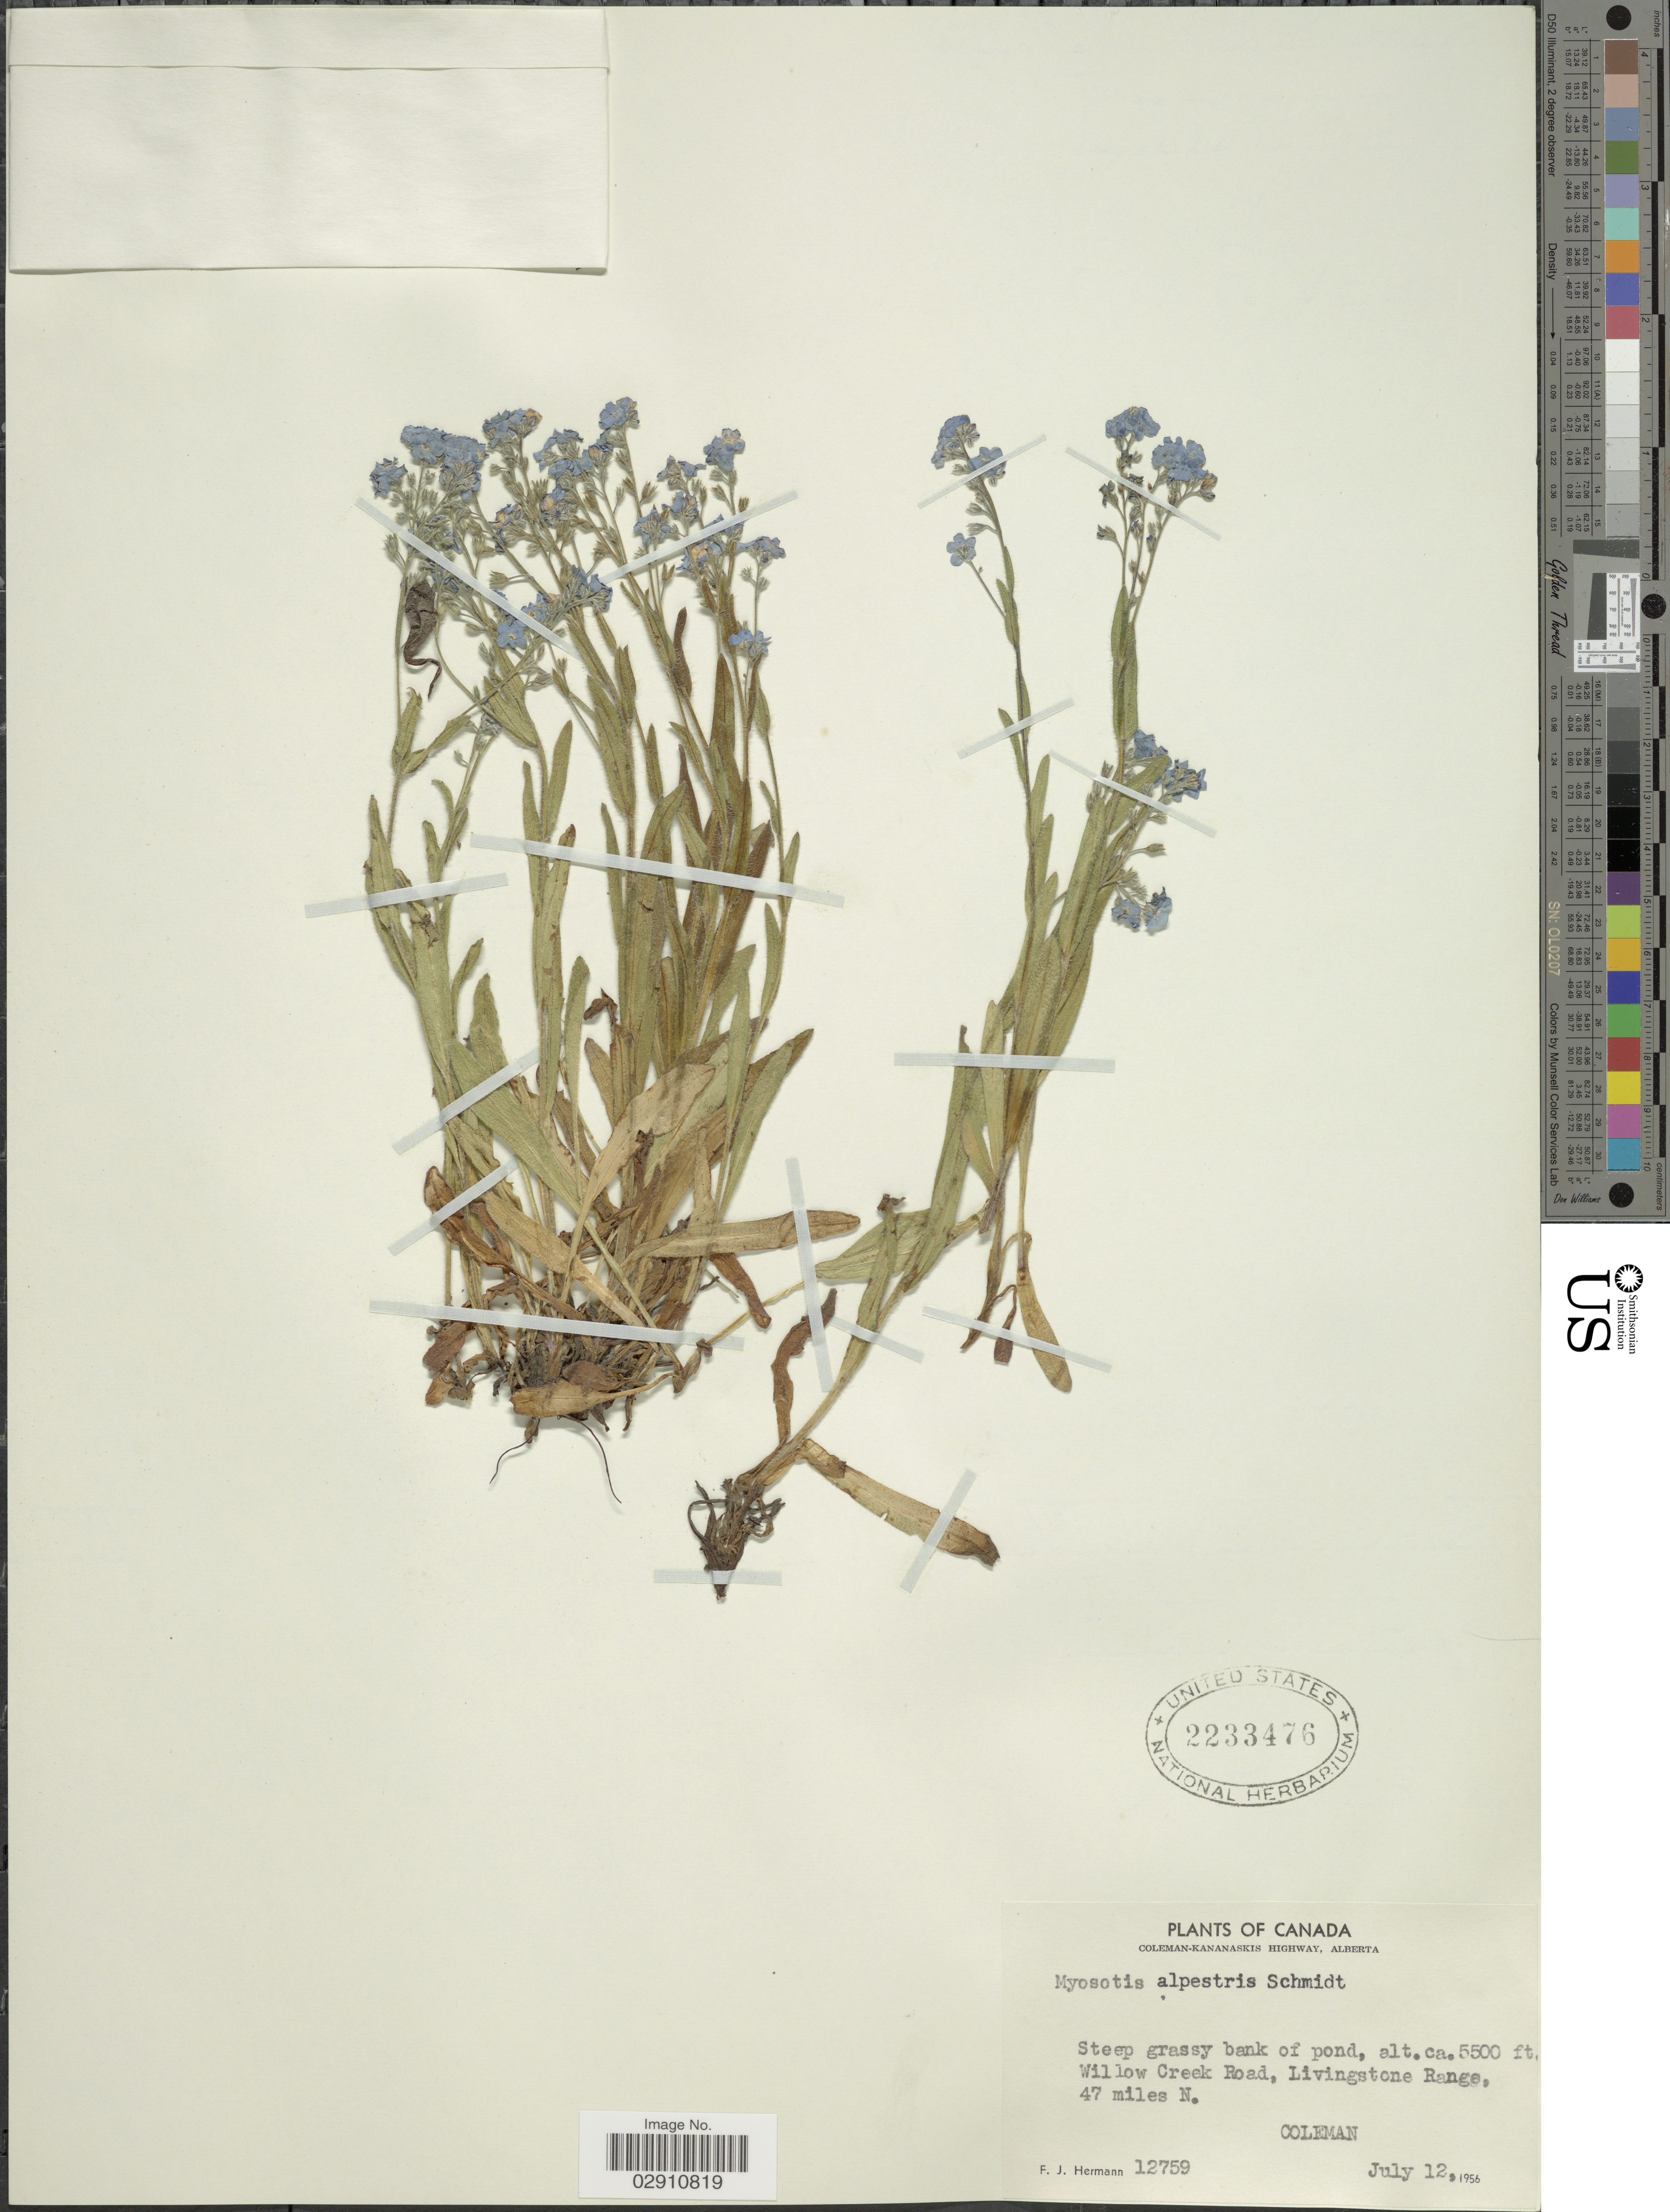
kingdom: Plantae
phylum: Tracheophyta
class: Magnoliopsida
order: Boraginales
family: Boraginaceae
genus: Myosotis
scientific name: Myosotis alpestris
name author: F.W. Schmidt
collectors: F. J. Hermann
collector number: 12759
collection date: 1956-07-12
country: Canada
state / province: Alberta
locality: Coleman-Kananaskis Highway, Alberta. Willow Creek Road, Livingstone Range, 47 miles N. Coleman.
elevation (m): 1676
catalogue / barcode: US 2233476